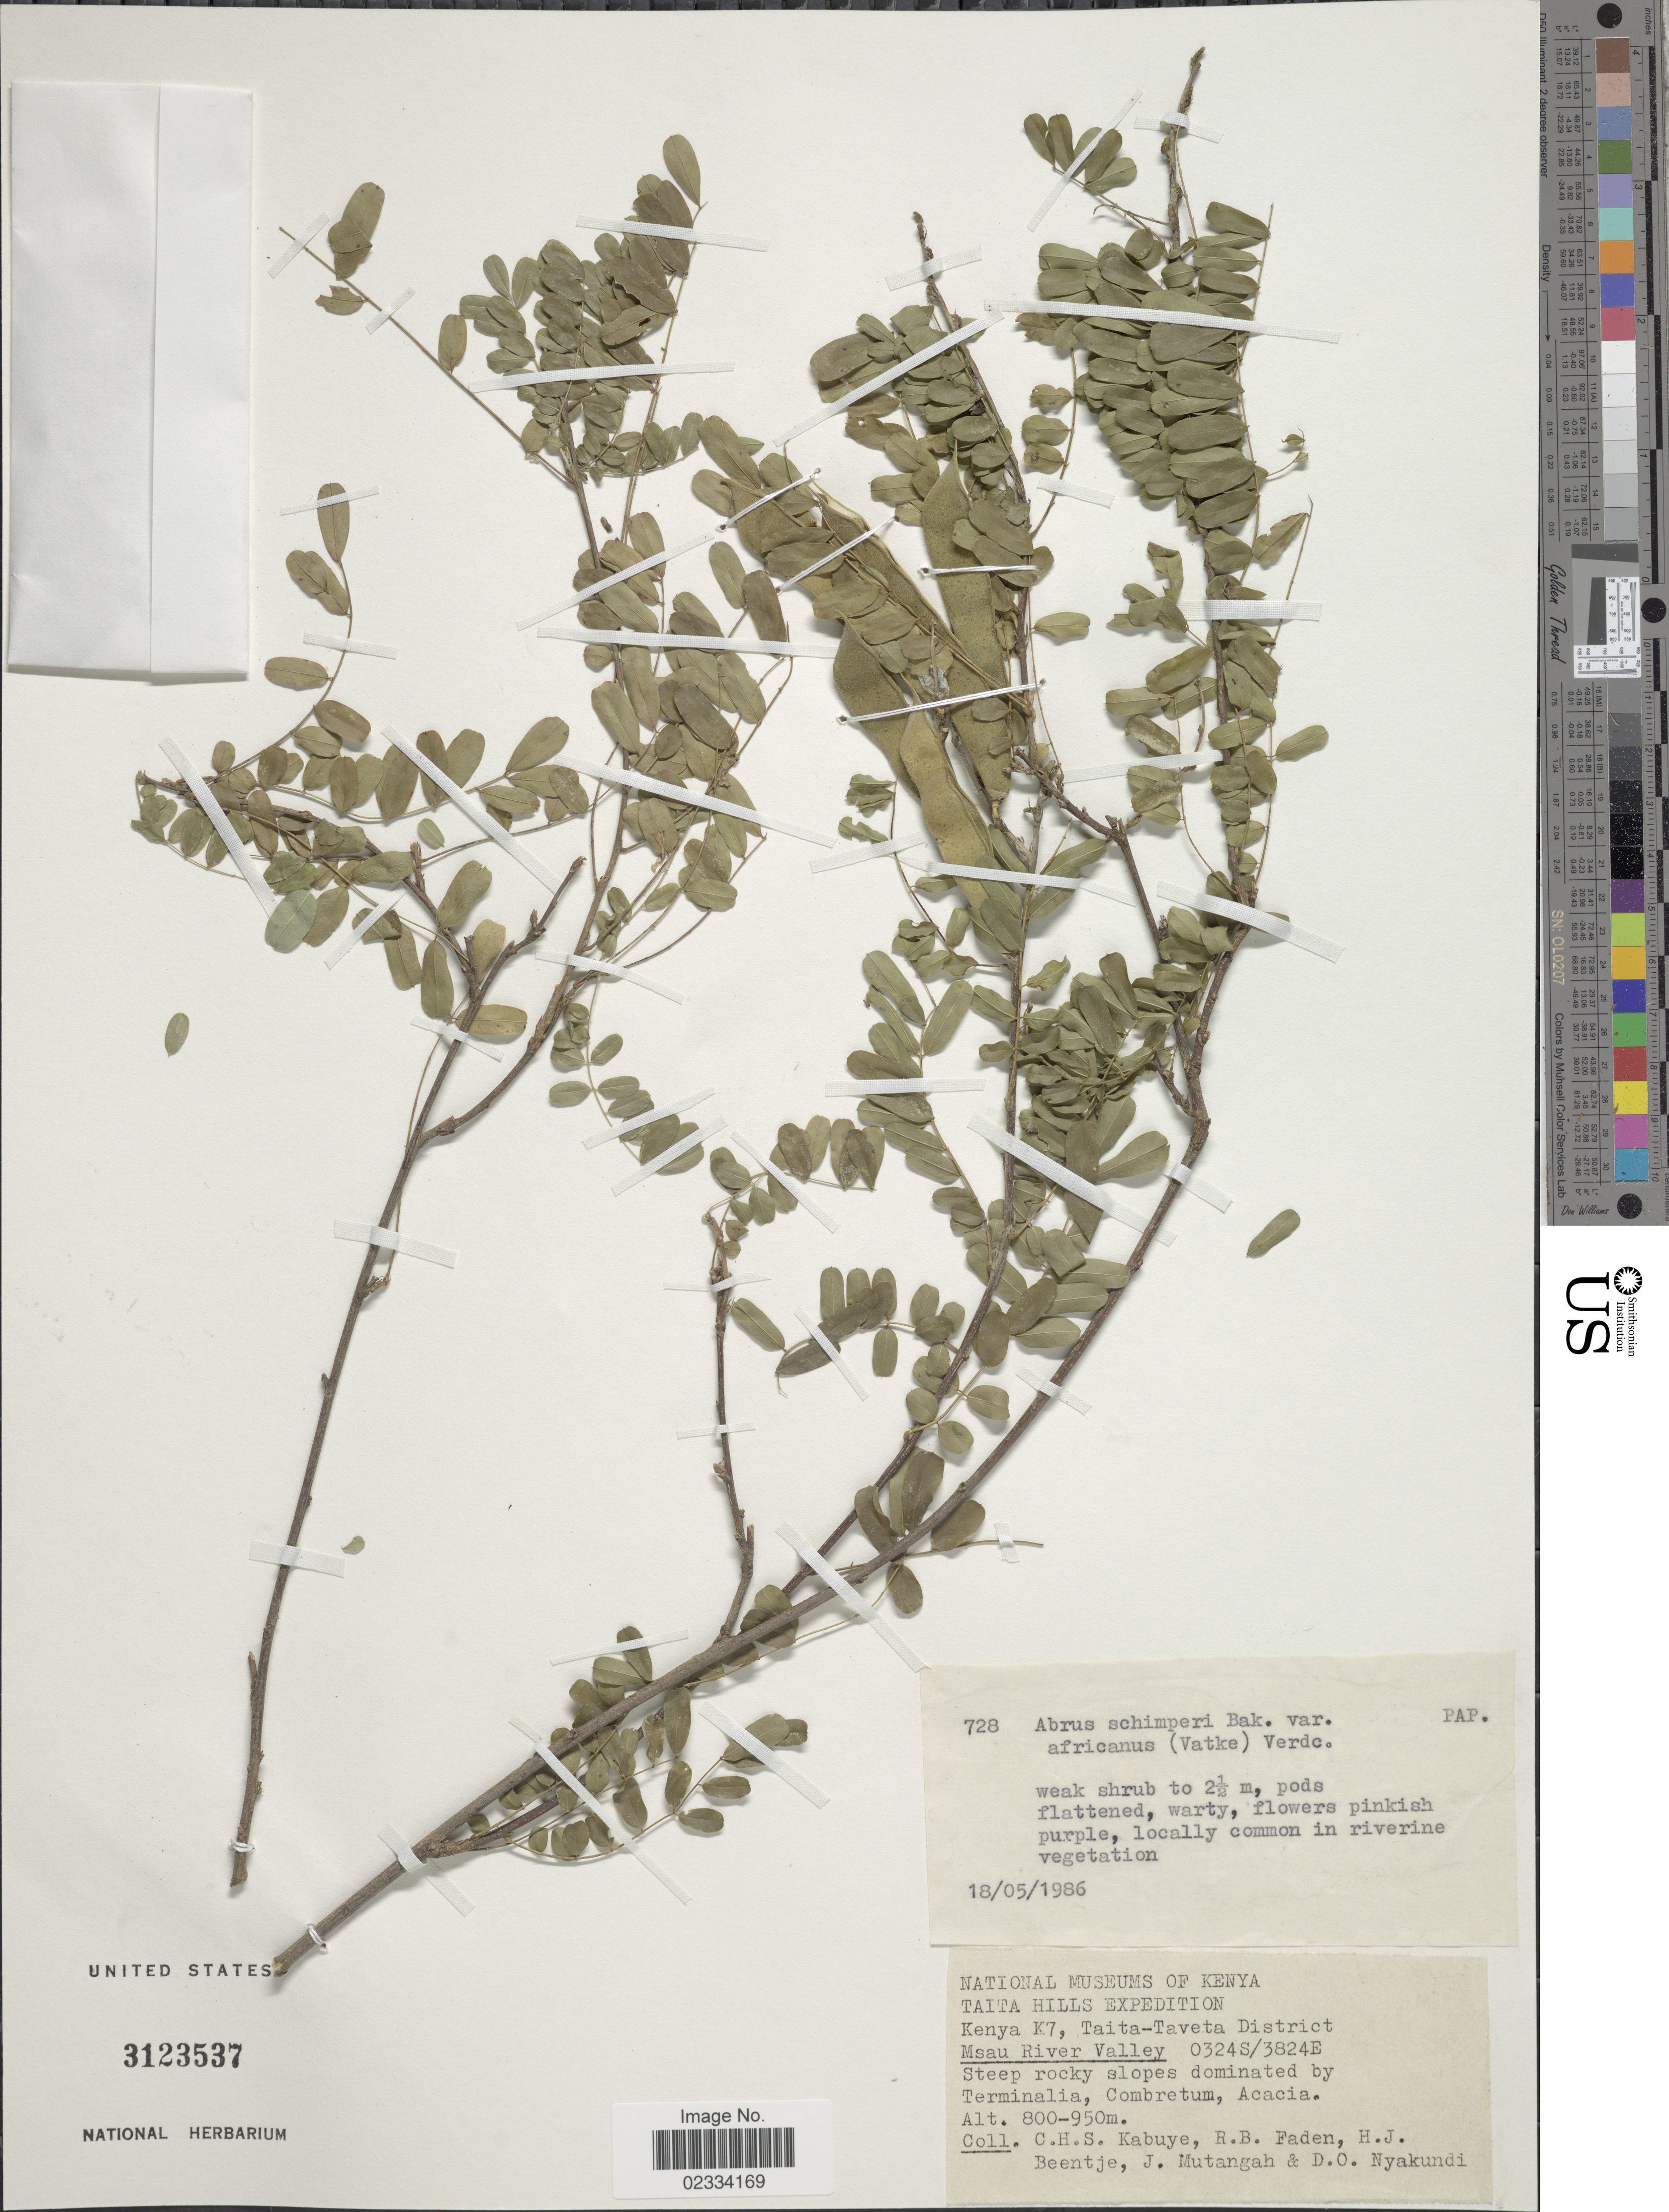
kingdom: Plantae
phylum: Tracheophyta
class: Magnoliopsida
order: Fabales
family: Fabaceae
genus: Abrus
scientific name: Abrus schimperi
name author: Baker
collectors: C. Kabuye, R. B. Faden, H. J. Beentje, J. Mutangah & D. Nyakundi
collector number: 728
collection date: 1986-05-18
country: Kenya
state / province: Taita Taveta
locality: Kenya K7, Msau River valley. Kenya Taita Hills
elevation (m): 800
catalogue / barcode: US 3123537